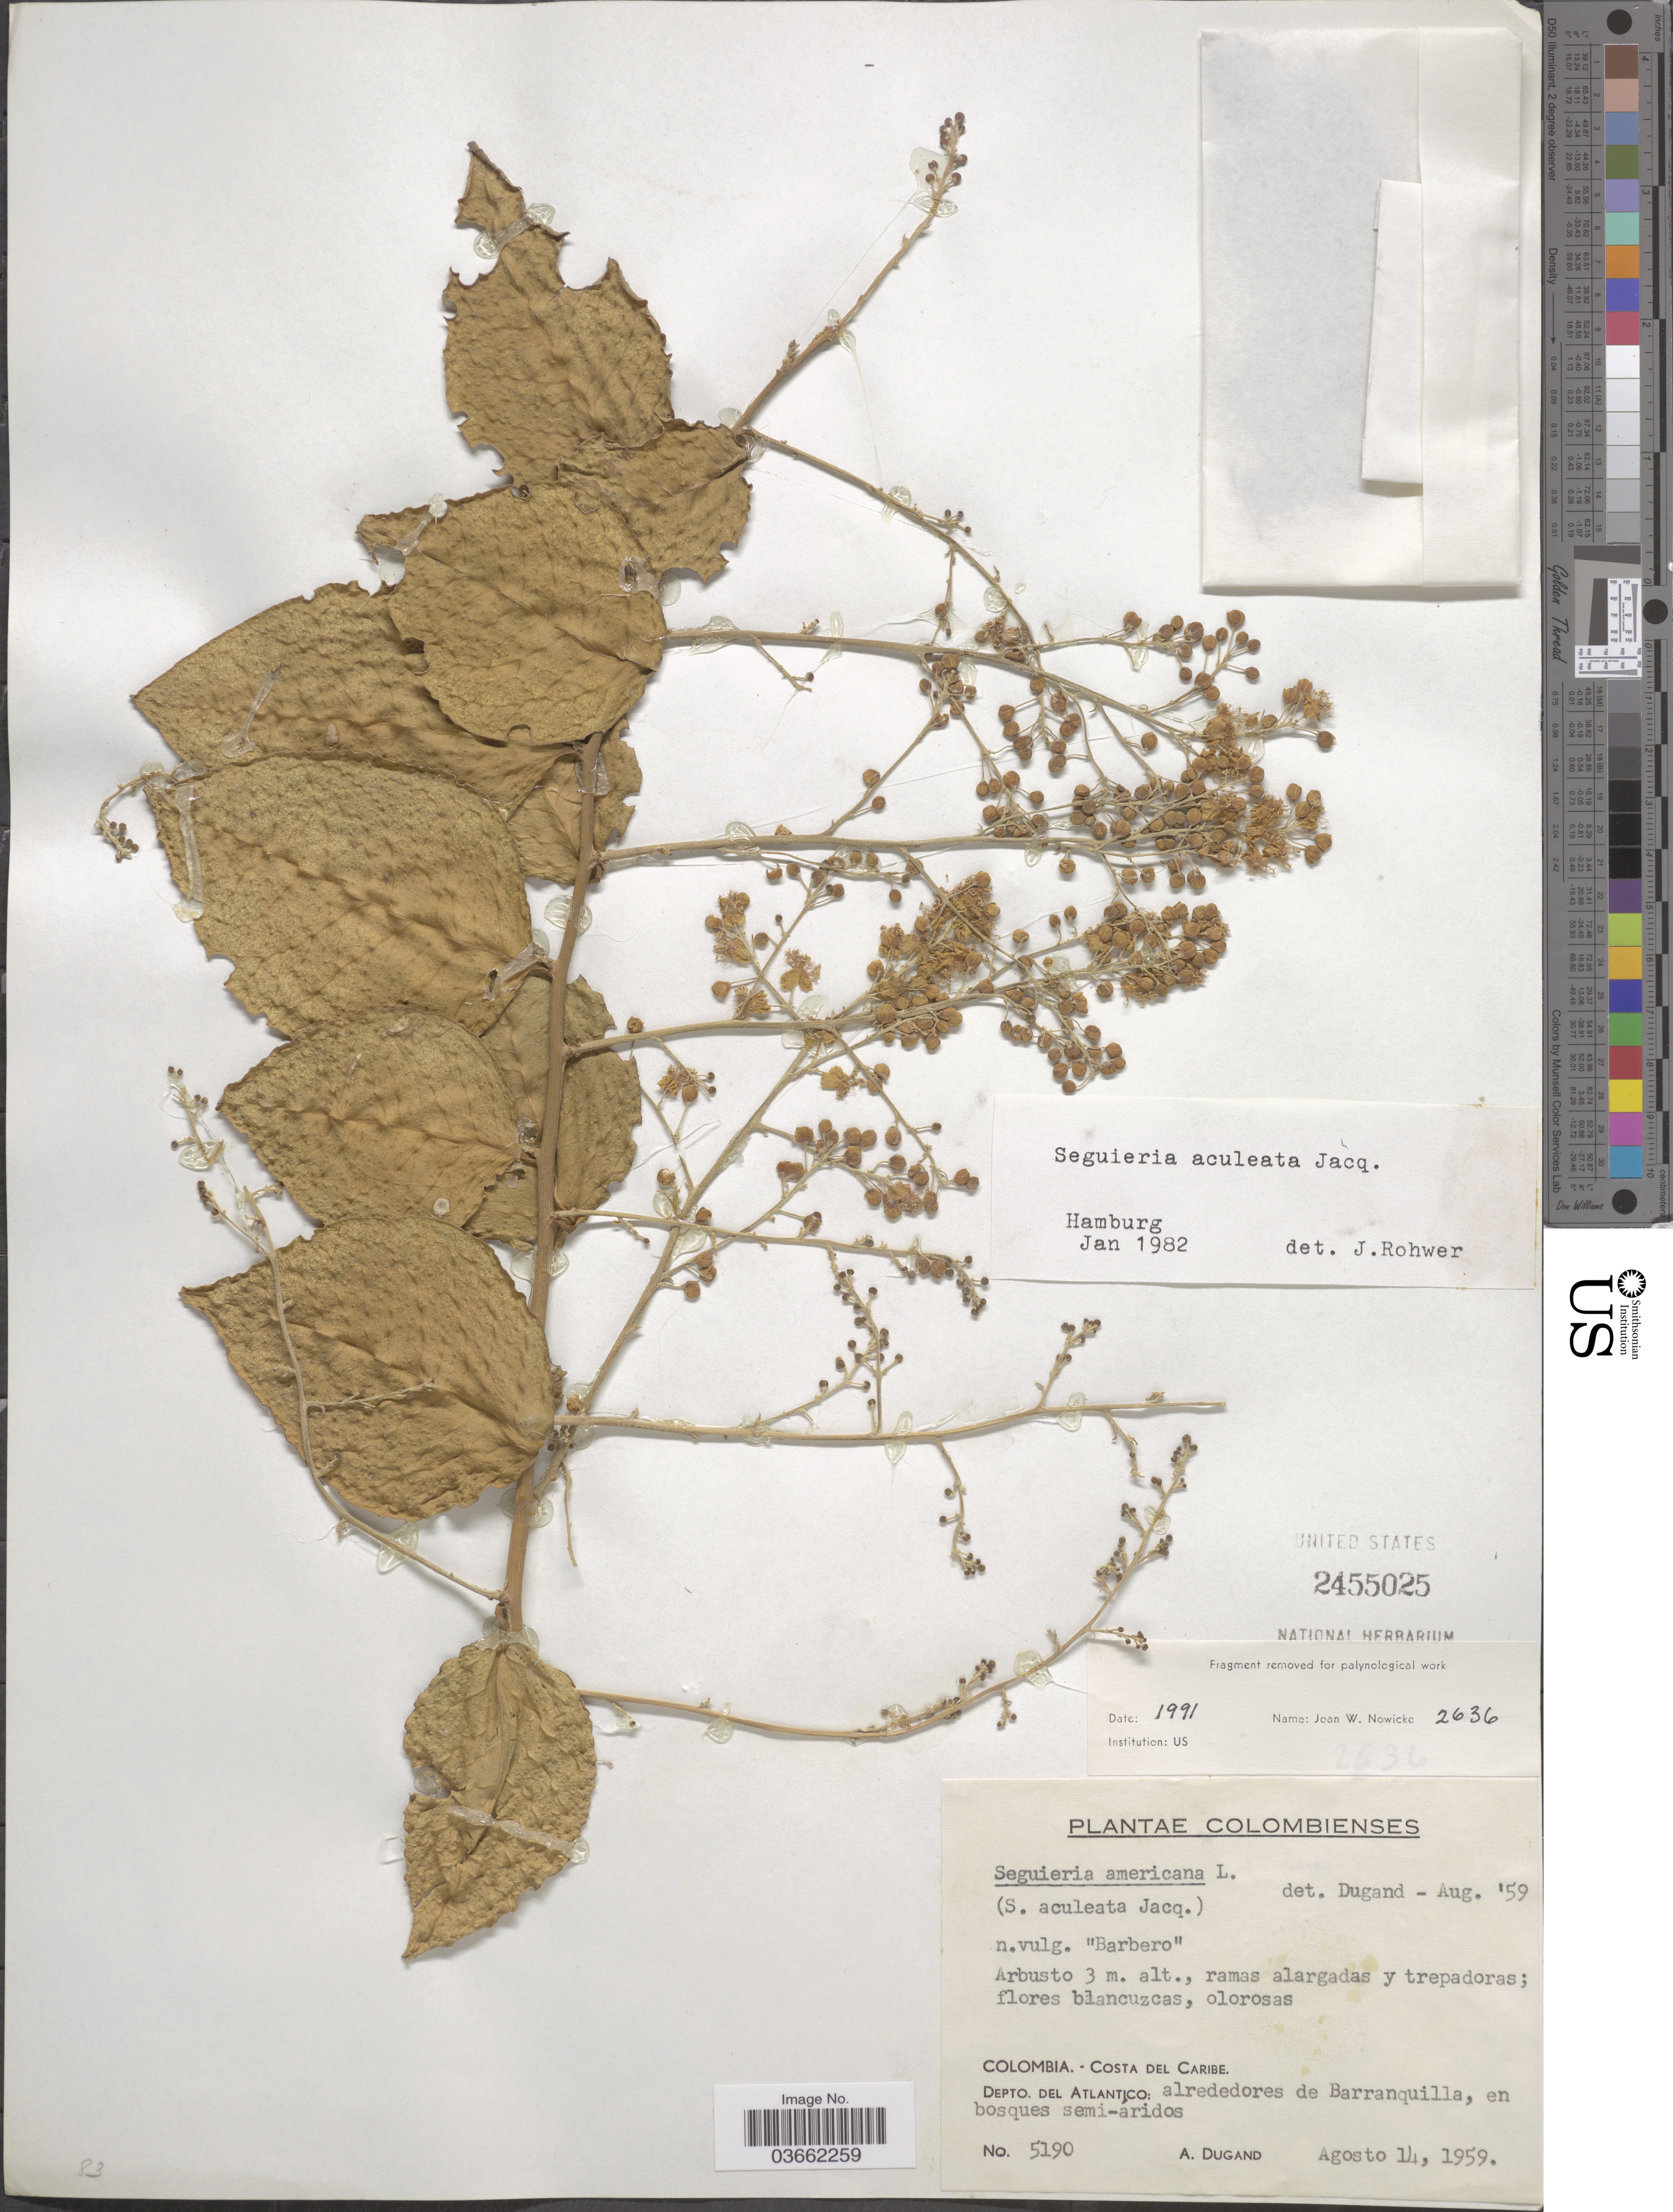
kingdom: Plantae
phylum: Tracheophyta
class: Magnoliopsida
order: Caryophyllales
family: Phytolaccaceae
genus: Seguieria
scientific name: Seguieria aculeata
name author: Jacq.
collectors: A. Dugand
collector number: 5190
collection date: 1959-08-14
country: Colombia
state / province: Atlántico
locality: Costa del Caribe. Depto. del Atlantico: alrededores de Barranquilla.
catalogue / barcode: US 2455025